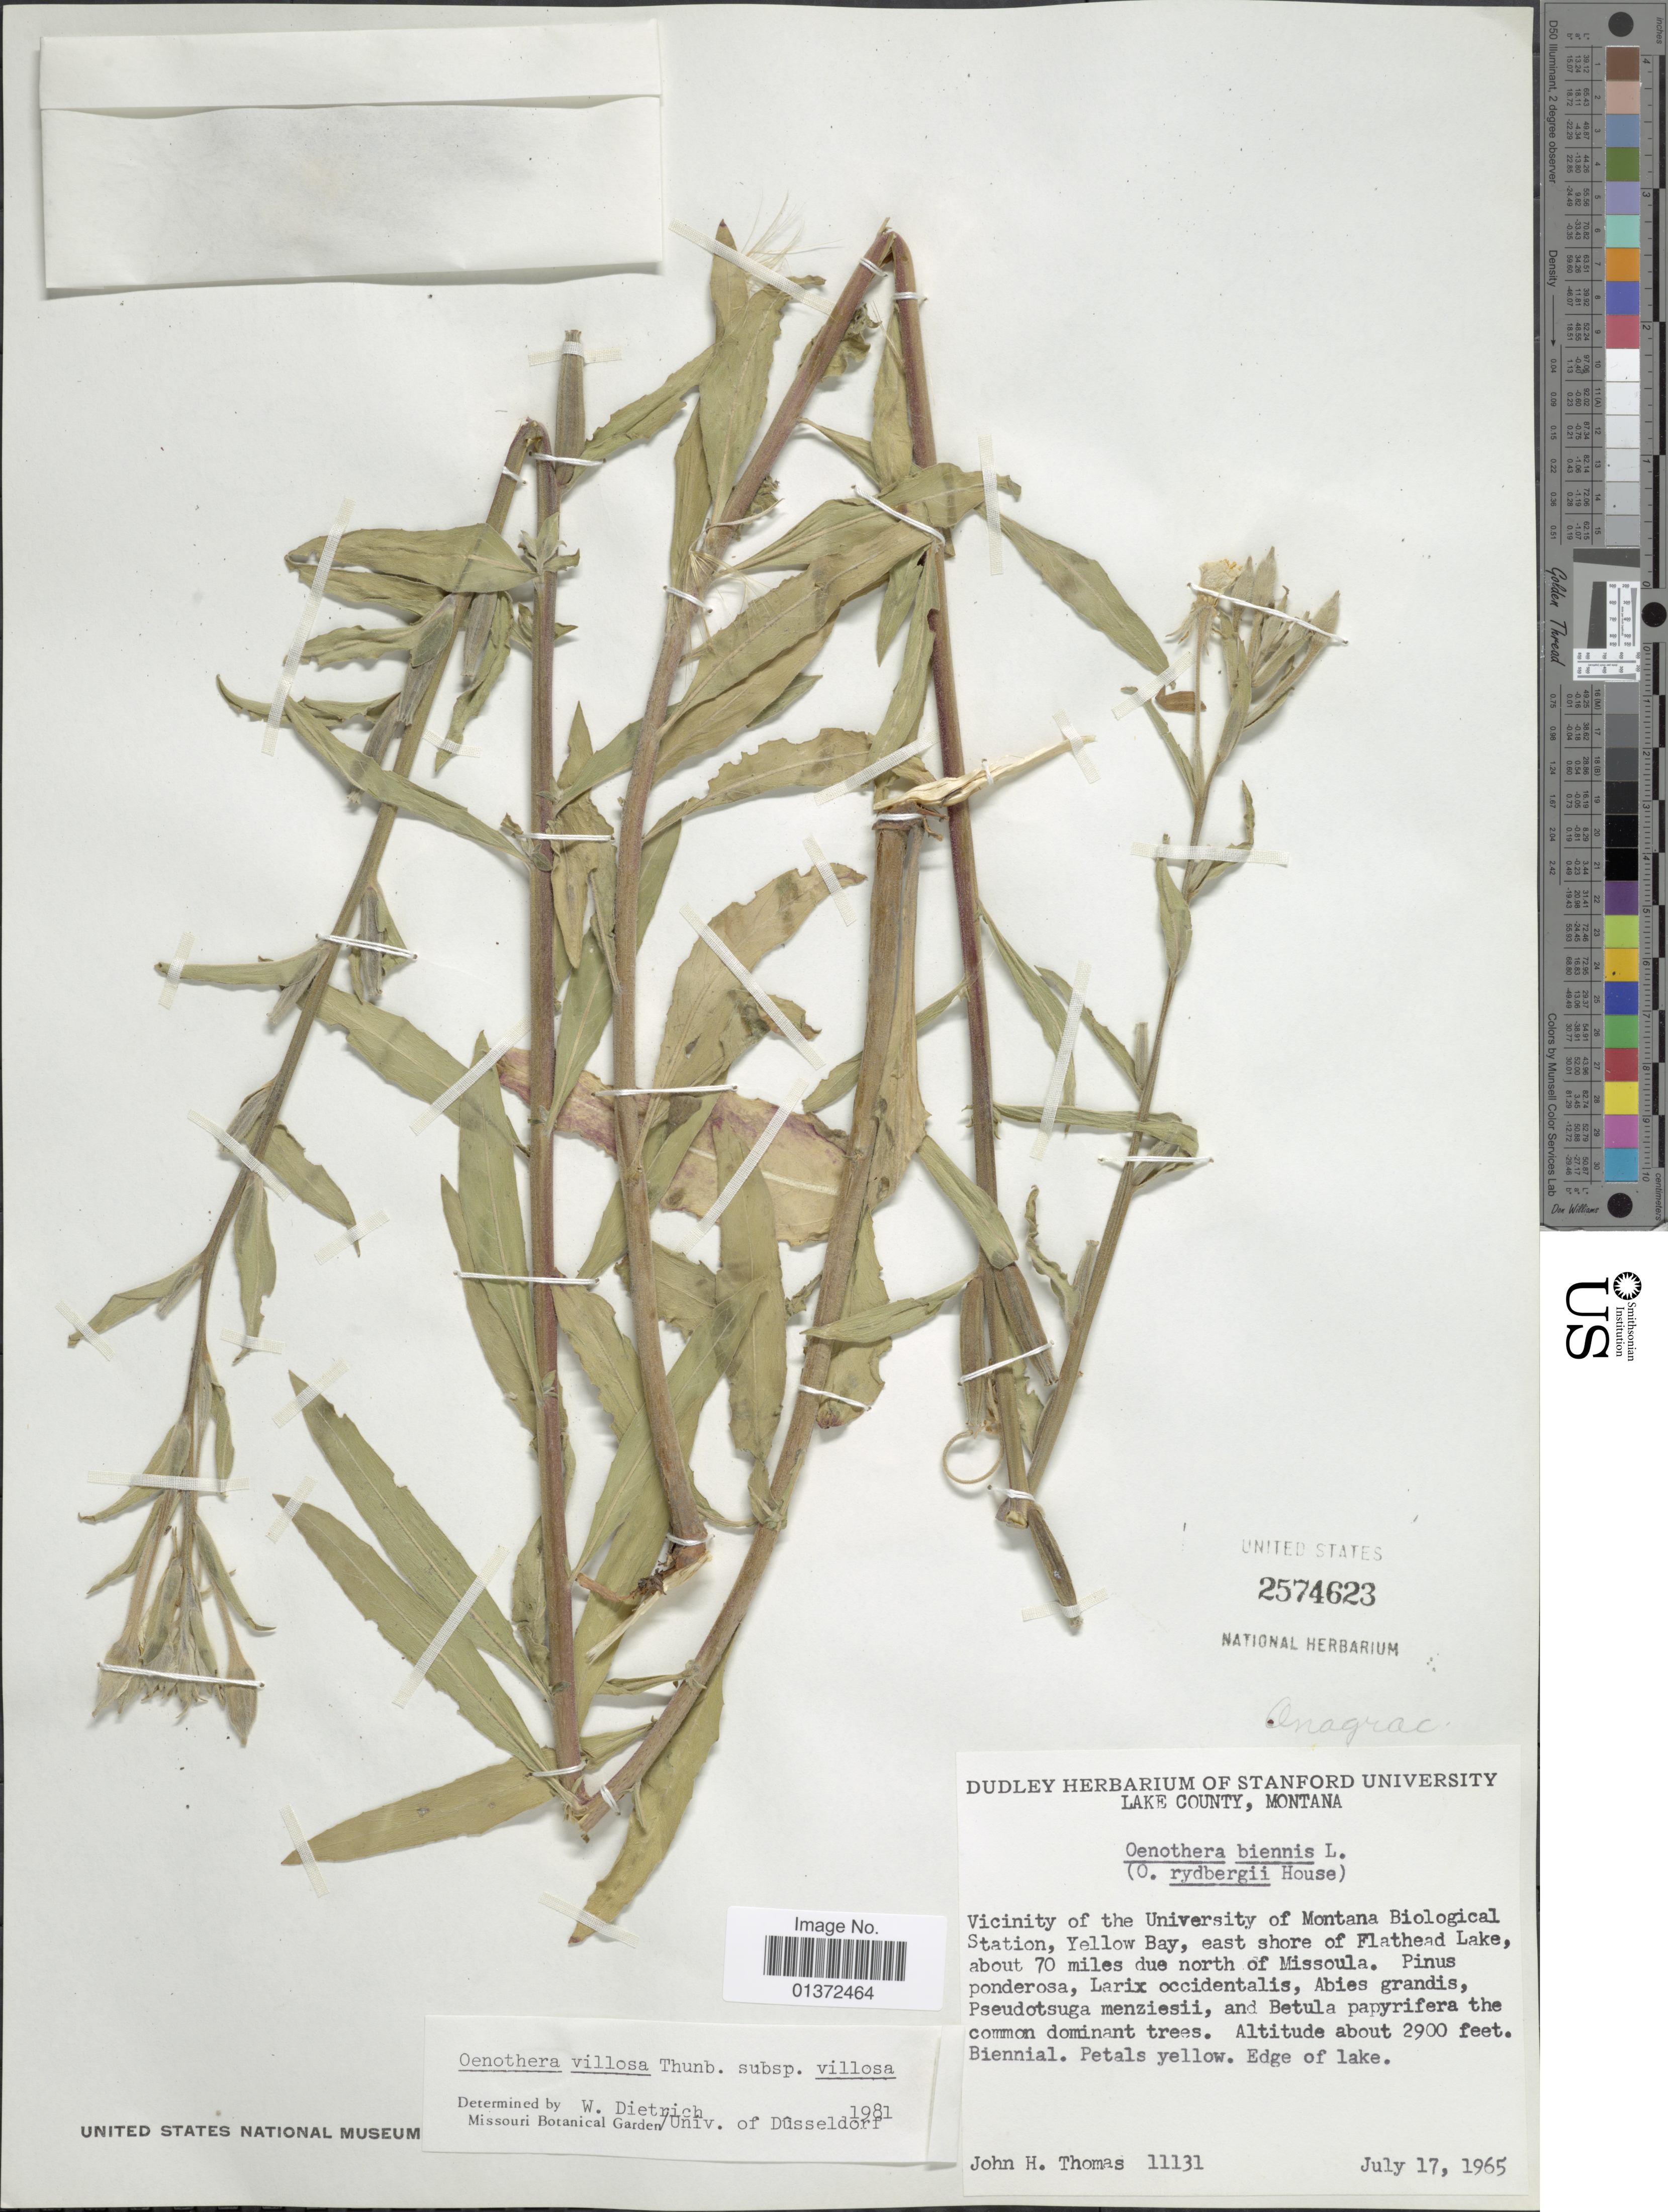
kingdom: Plantae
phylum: Tracheophyta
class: Magnoliopsida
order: Myrtales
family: Onagraceae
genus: Oenothera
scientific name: Oenothera villosa subsp. villosa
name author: Thunb.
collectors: J. H. Thomas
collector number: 11131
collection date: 1965-07-17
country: United States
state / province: Montana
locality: Lake County, Vicinity of the University of Montana Biological Station, Yellow Bay, east shore of Flathead Lake, about 70 miles due north of Missoula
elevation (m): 884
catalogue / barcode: US 2574623